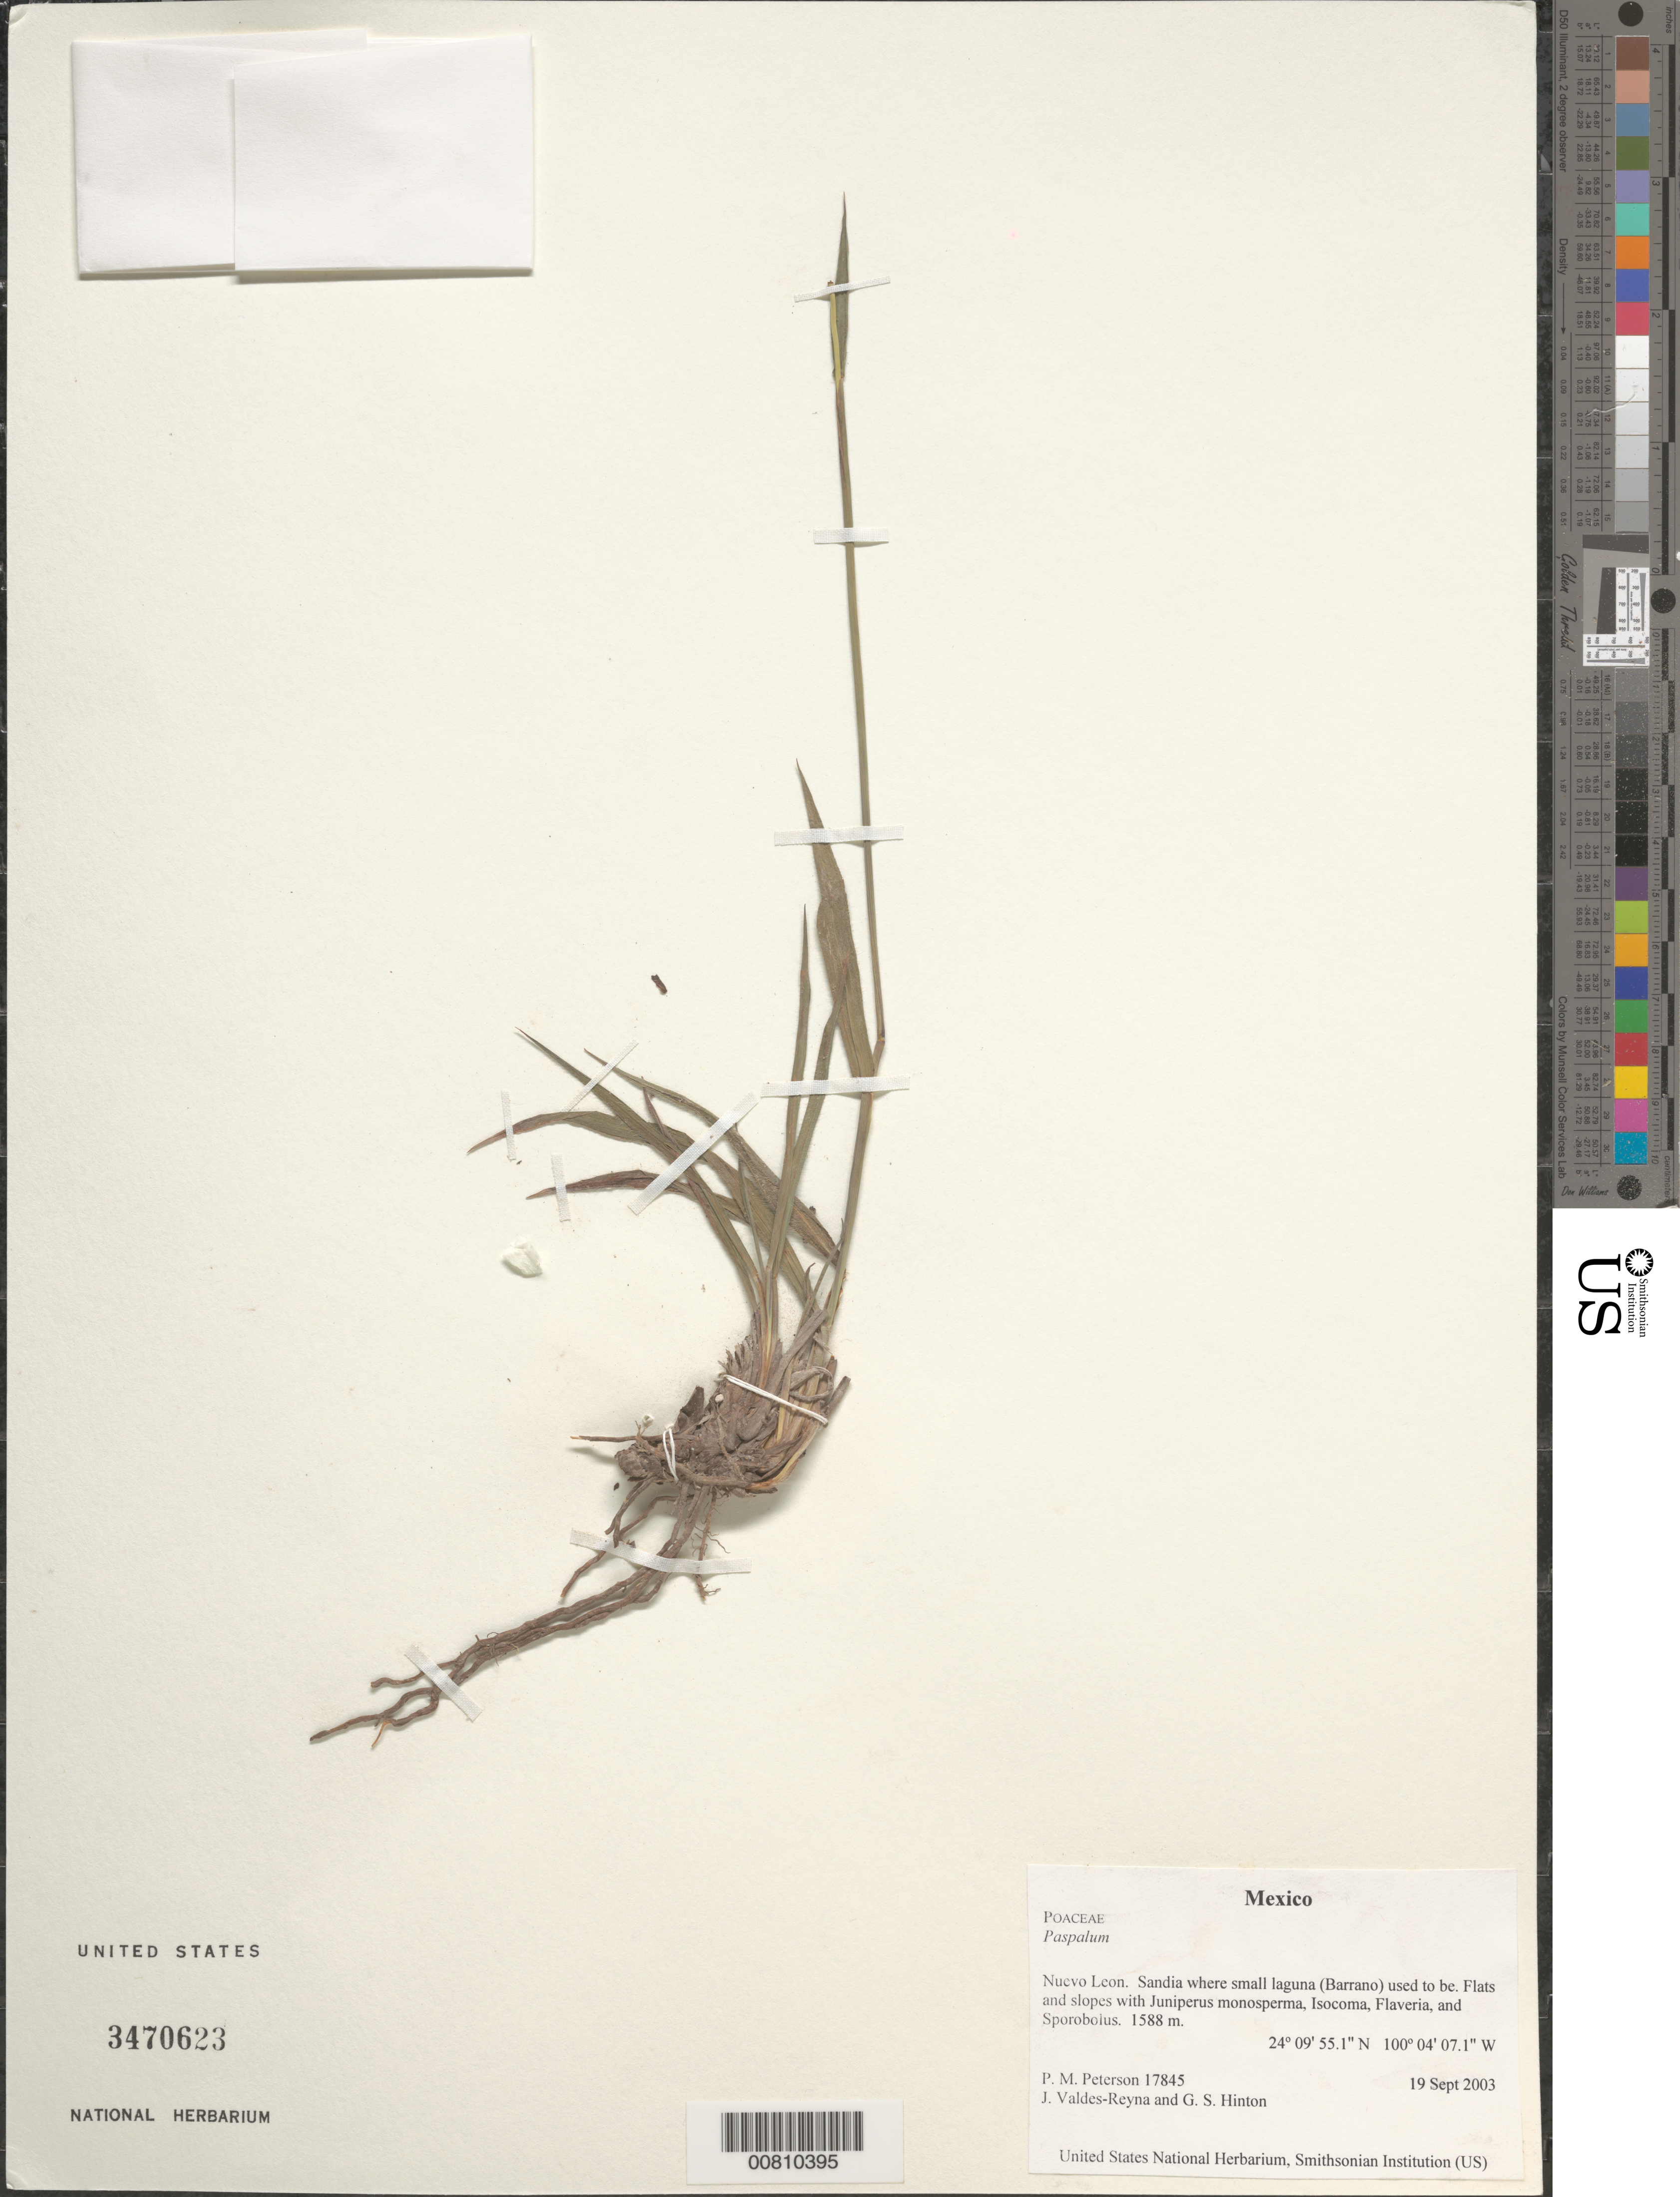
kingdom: Plantae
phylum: Tracheophyta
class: Liliopsida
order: Poales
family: Poaceae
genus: Paspalum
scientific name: Paspalum sp.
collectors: P. M. Peterson, J. Valdés-Reyna & R. Cardenas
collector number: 17845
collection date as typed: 19 Sep 2003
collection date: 2003-09-19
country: Mexico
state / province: Nuevo León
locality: Sandia where small laguna (Barrano) used to be. Flats and slopes with Juniperus monosperma, Isocoma, Flaveria, and Sporobolus.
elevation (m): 1588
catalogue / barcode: US 3470623